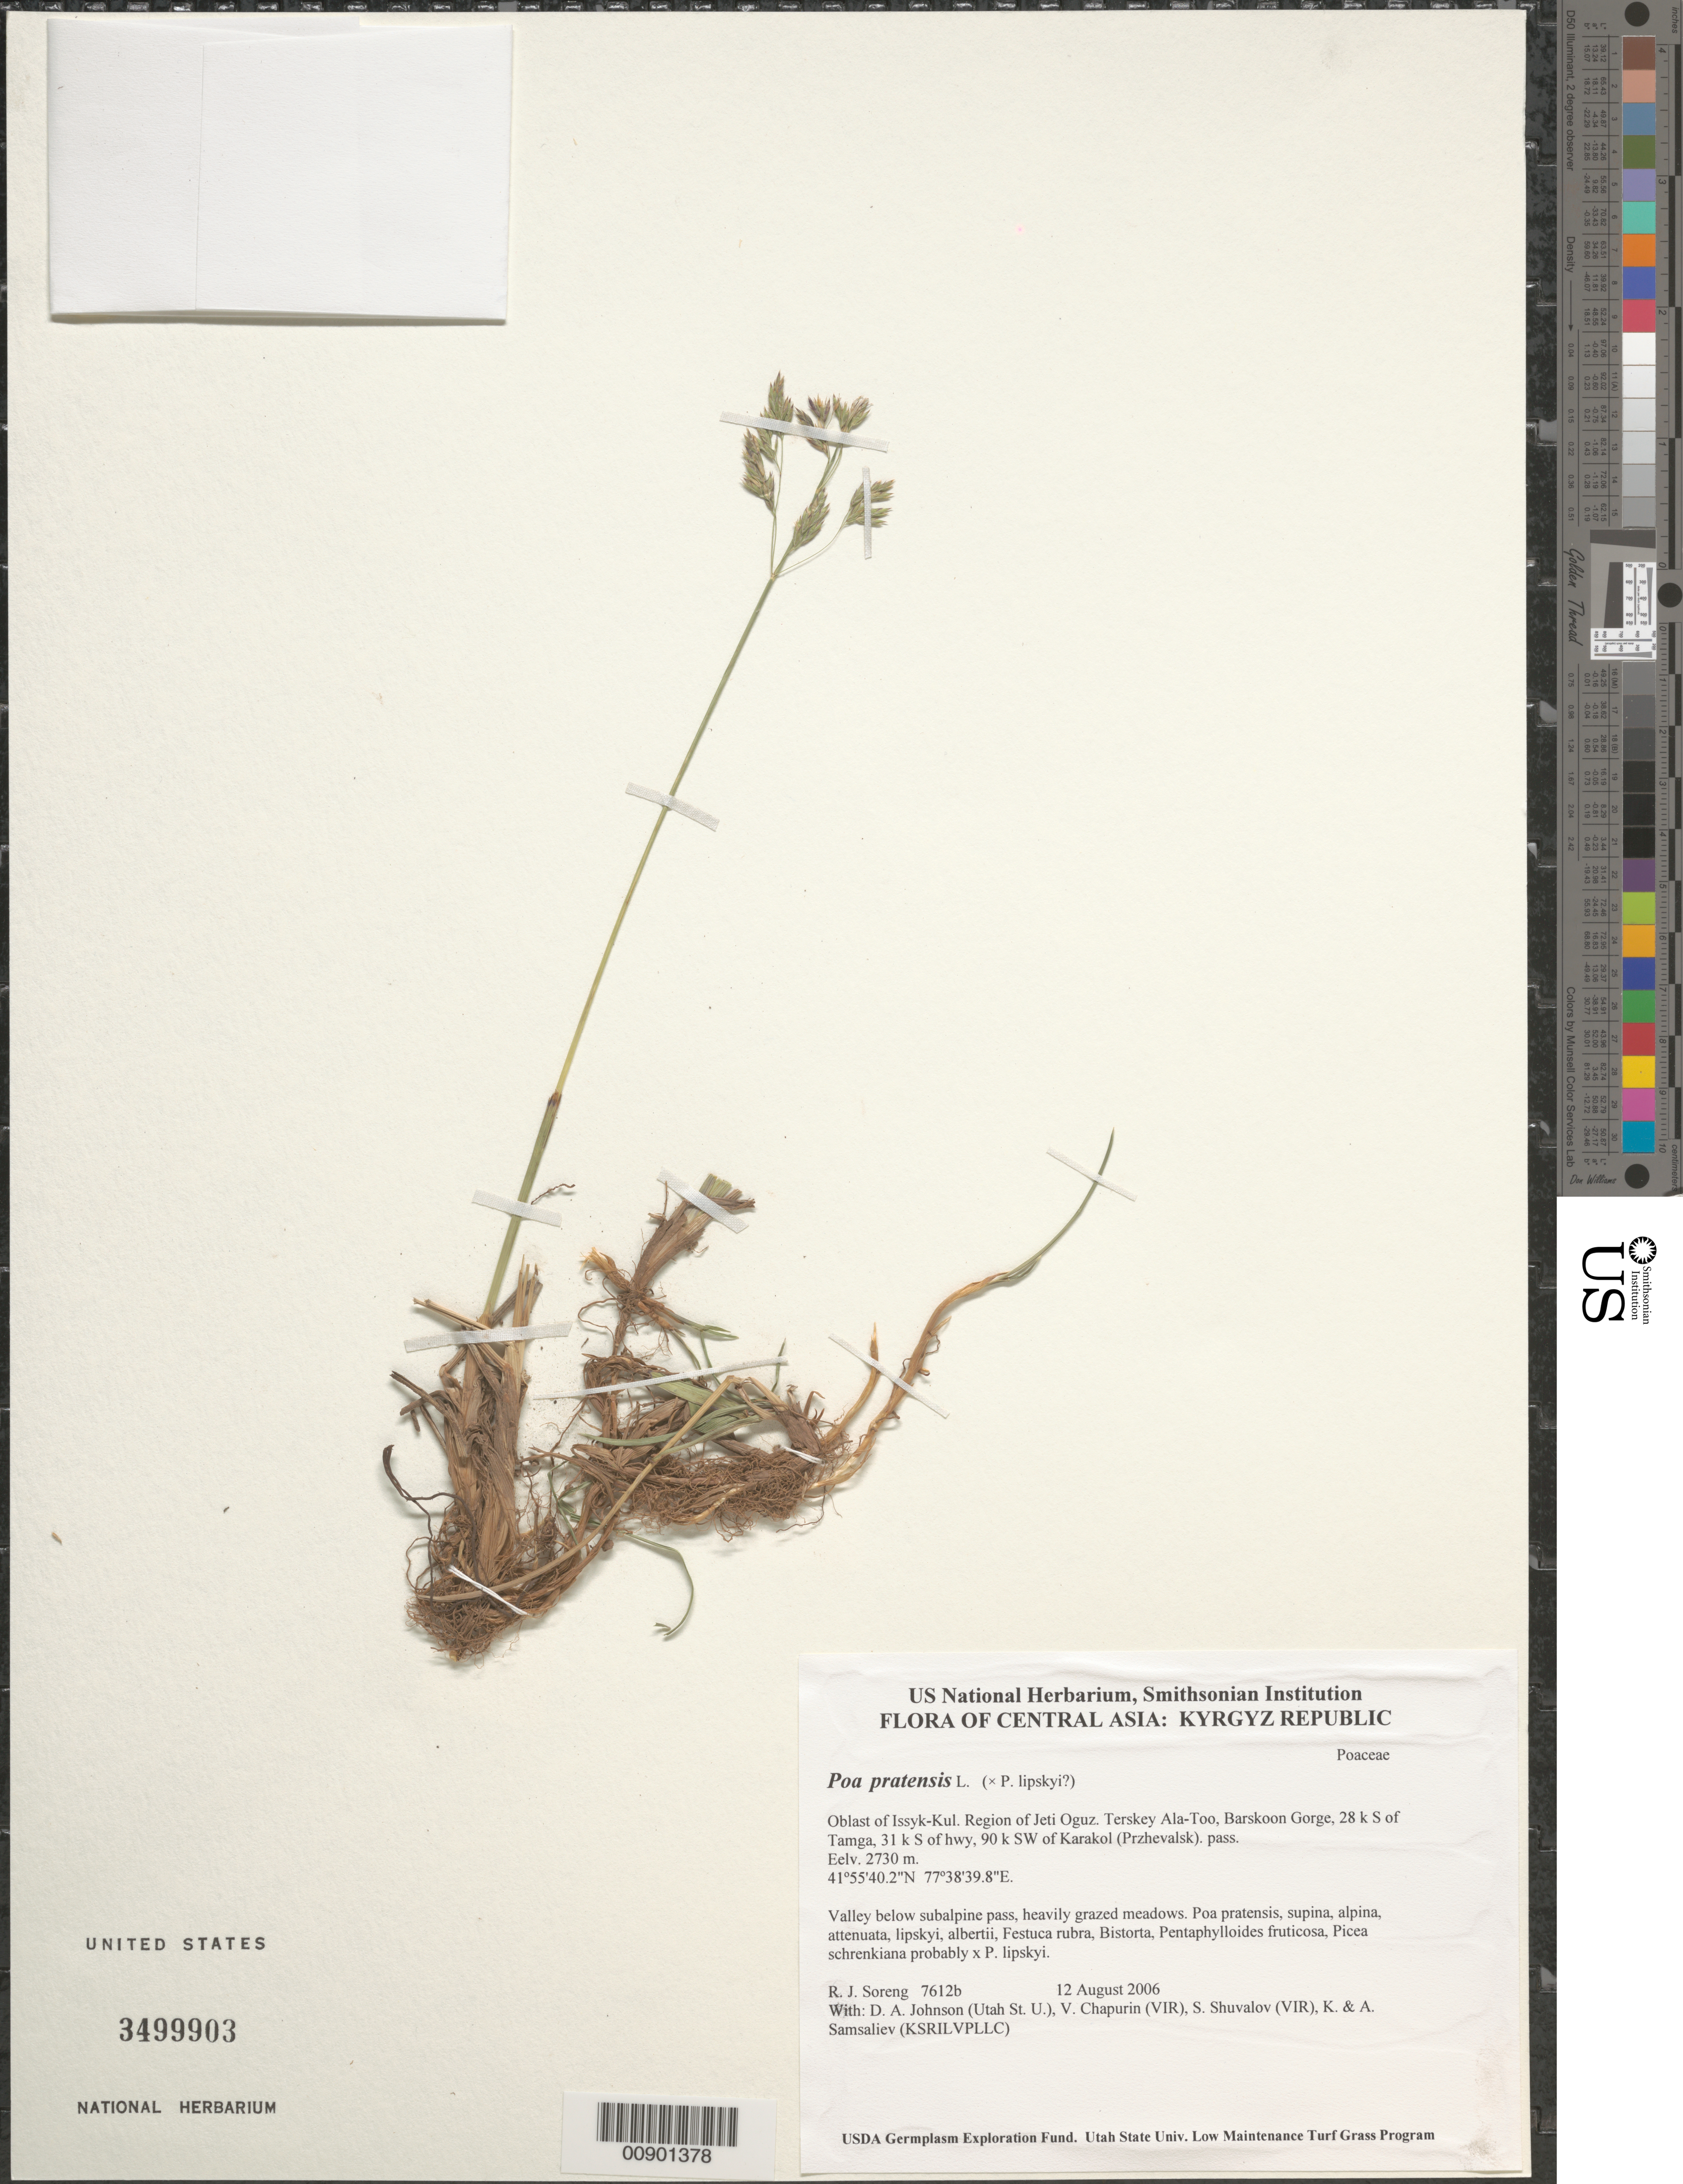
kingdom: Plantae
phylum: Tracheophyta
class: Liliopsida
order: Poales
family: Poaceae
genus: Poa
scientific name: Poa pratensis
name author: L.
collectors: R. J. Soreng, D. Johnson, S. Shuvalov, V. Chapurin, K. Samsaliev & A. Samsaliev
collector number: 7612-b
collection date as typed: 12 Aug 2006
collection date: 2006-08-12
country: Kyrgyzstan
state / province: Ysyk-Kol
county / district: Jeti Oguz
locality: Terskey Ala-Too, Barskoon Gorge, 28 km S of Tamga, 31 km S of hwy, 90 km SW of Karakol (Przhevalsk).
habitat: Valley below subalpine pass, heavily grazed meadows.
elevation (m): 2730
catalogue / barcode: US 3499903